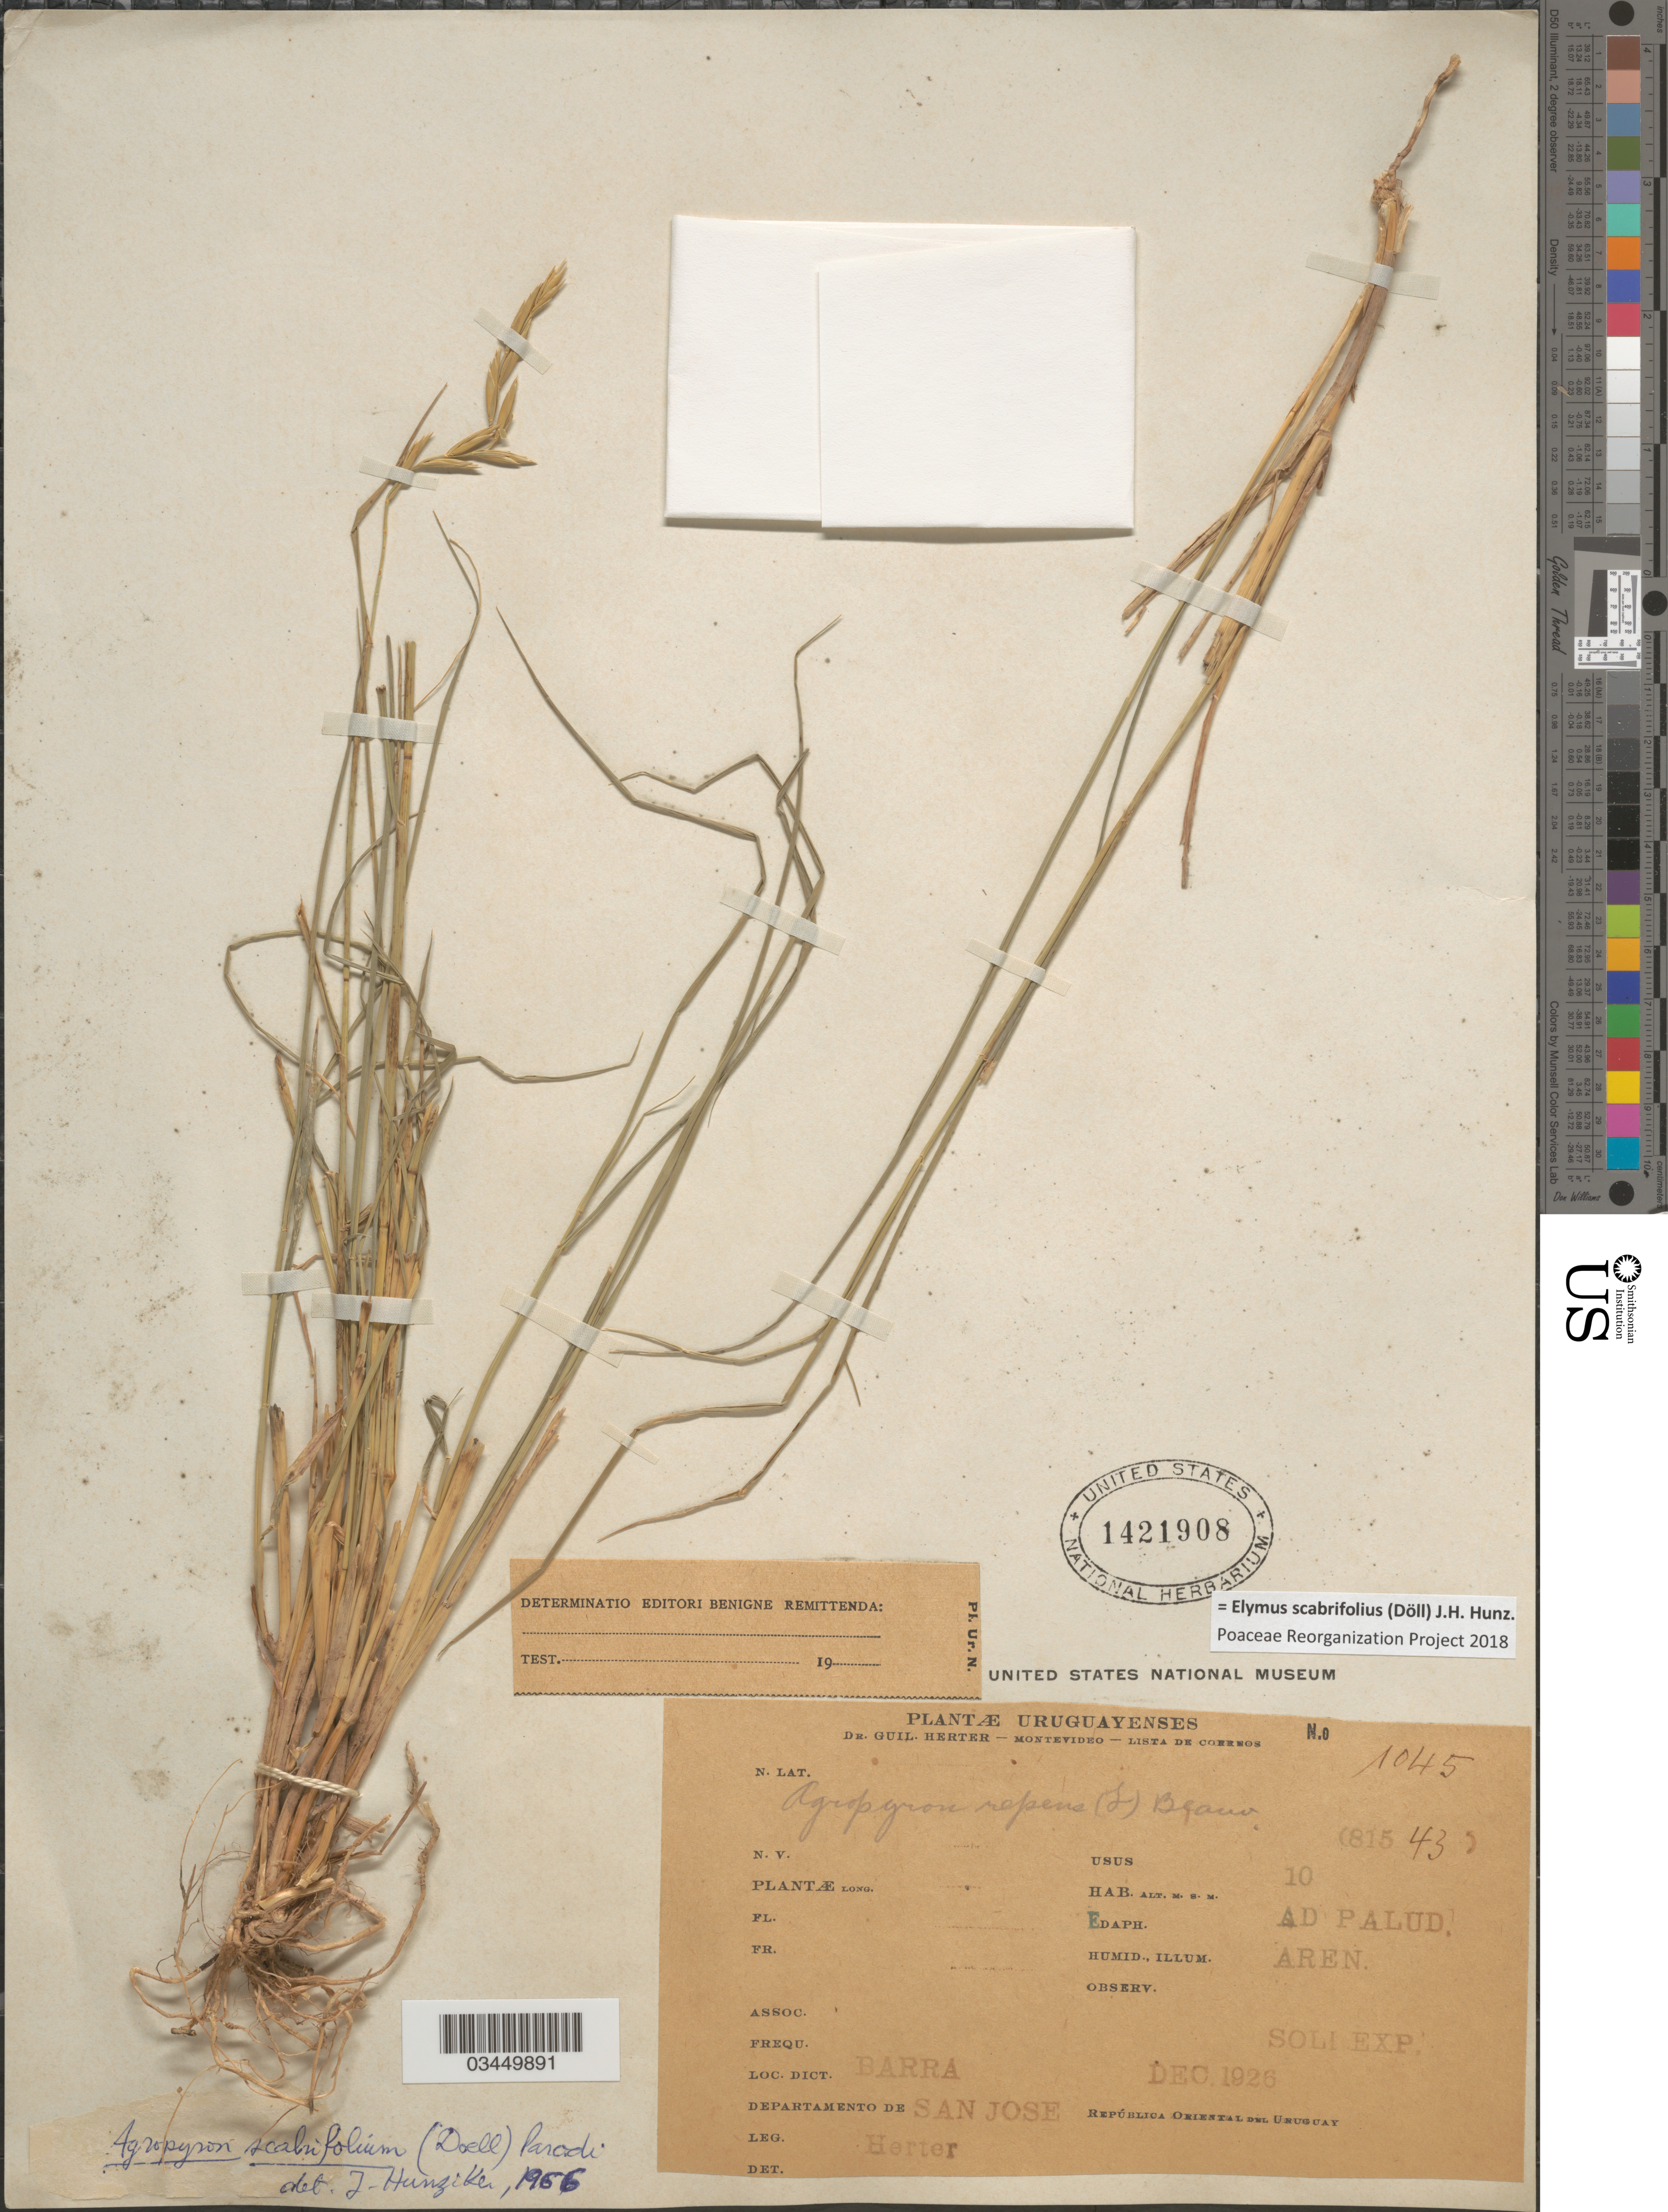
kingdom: Plantae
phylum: Tracheophyta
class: Liliopsida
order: Poales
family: Poaceae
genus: Elymus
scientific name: Elymus scabrifolius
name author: (Döll) J.H. Hunz.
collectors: G. Herter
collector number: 1045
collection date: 1926-12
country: Uruguay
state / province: San Jose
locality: Barra. Departamento de San Jose. Republica Oriental del Uruguay.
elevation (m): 10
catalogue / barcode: US 1421908